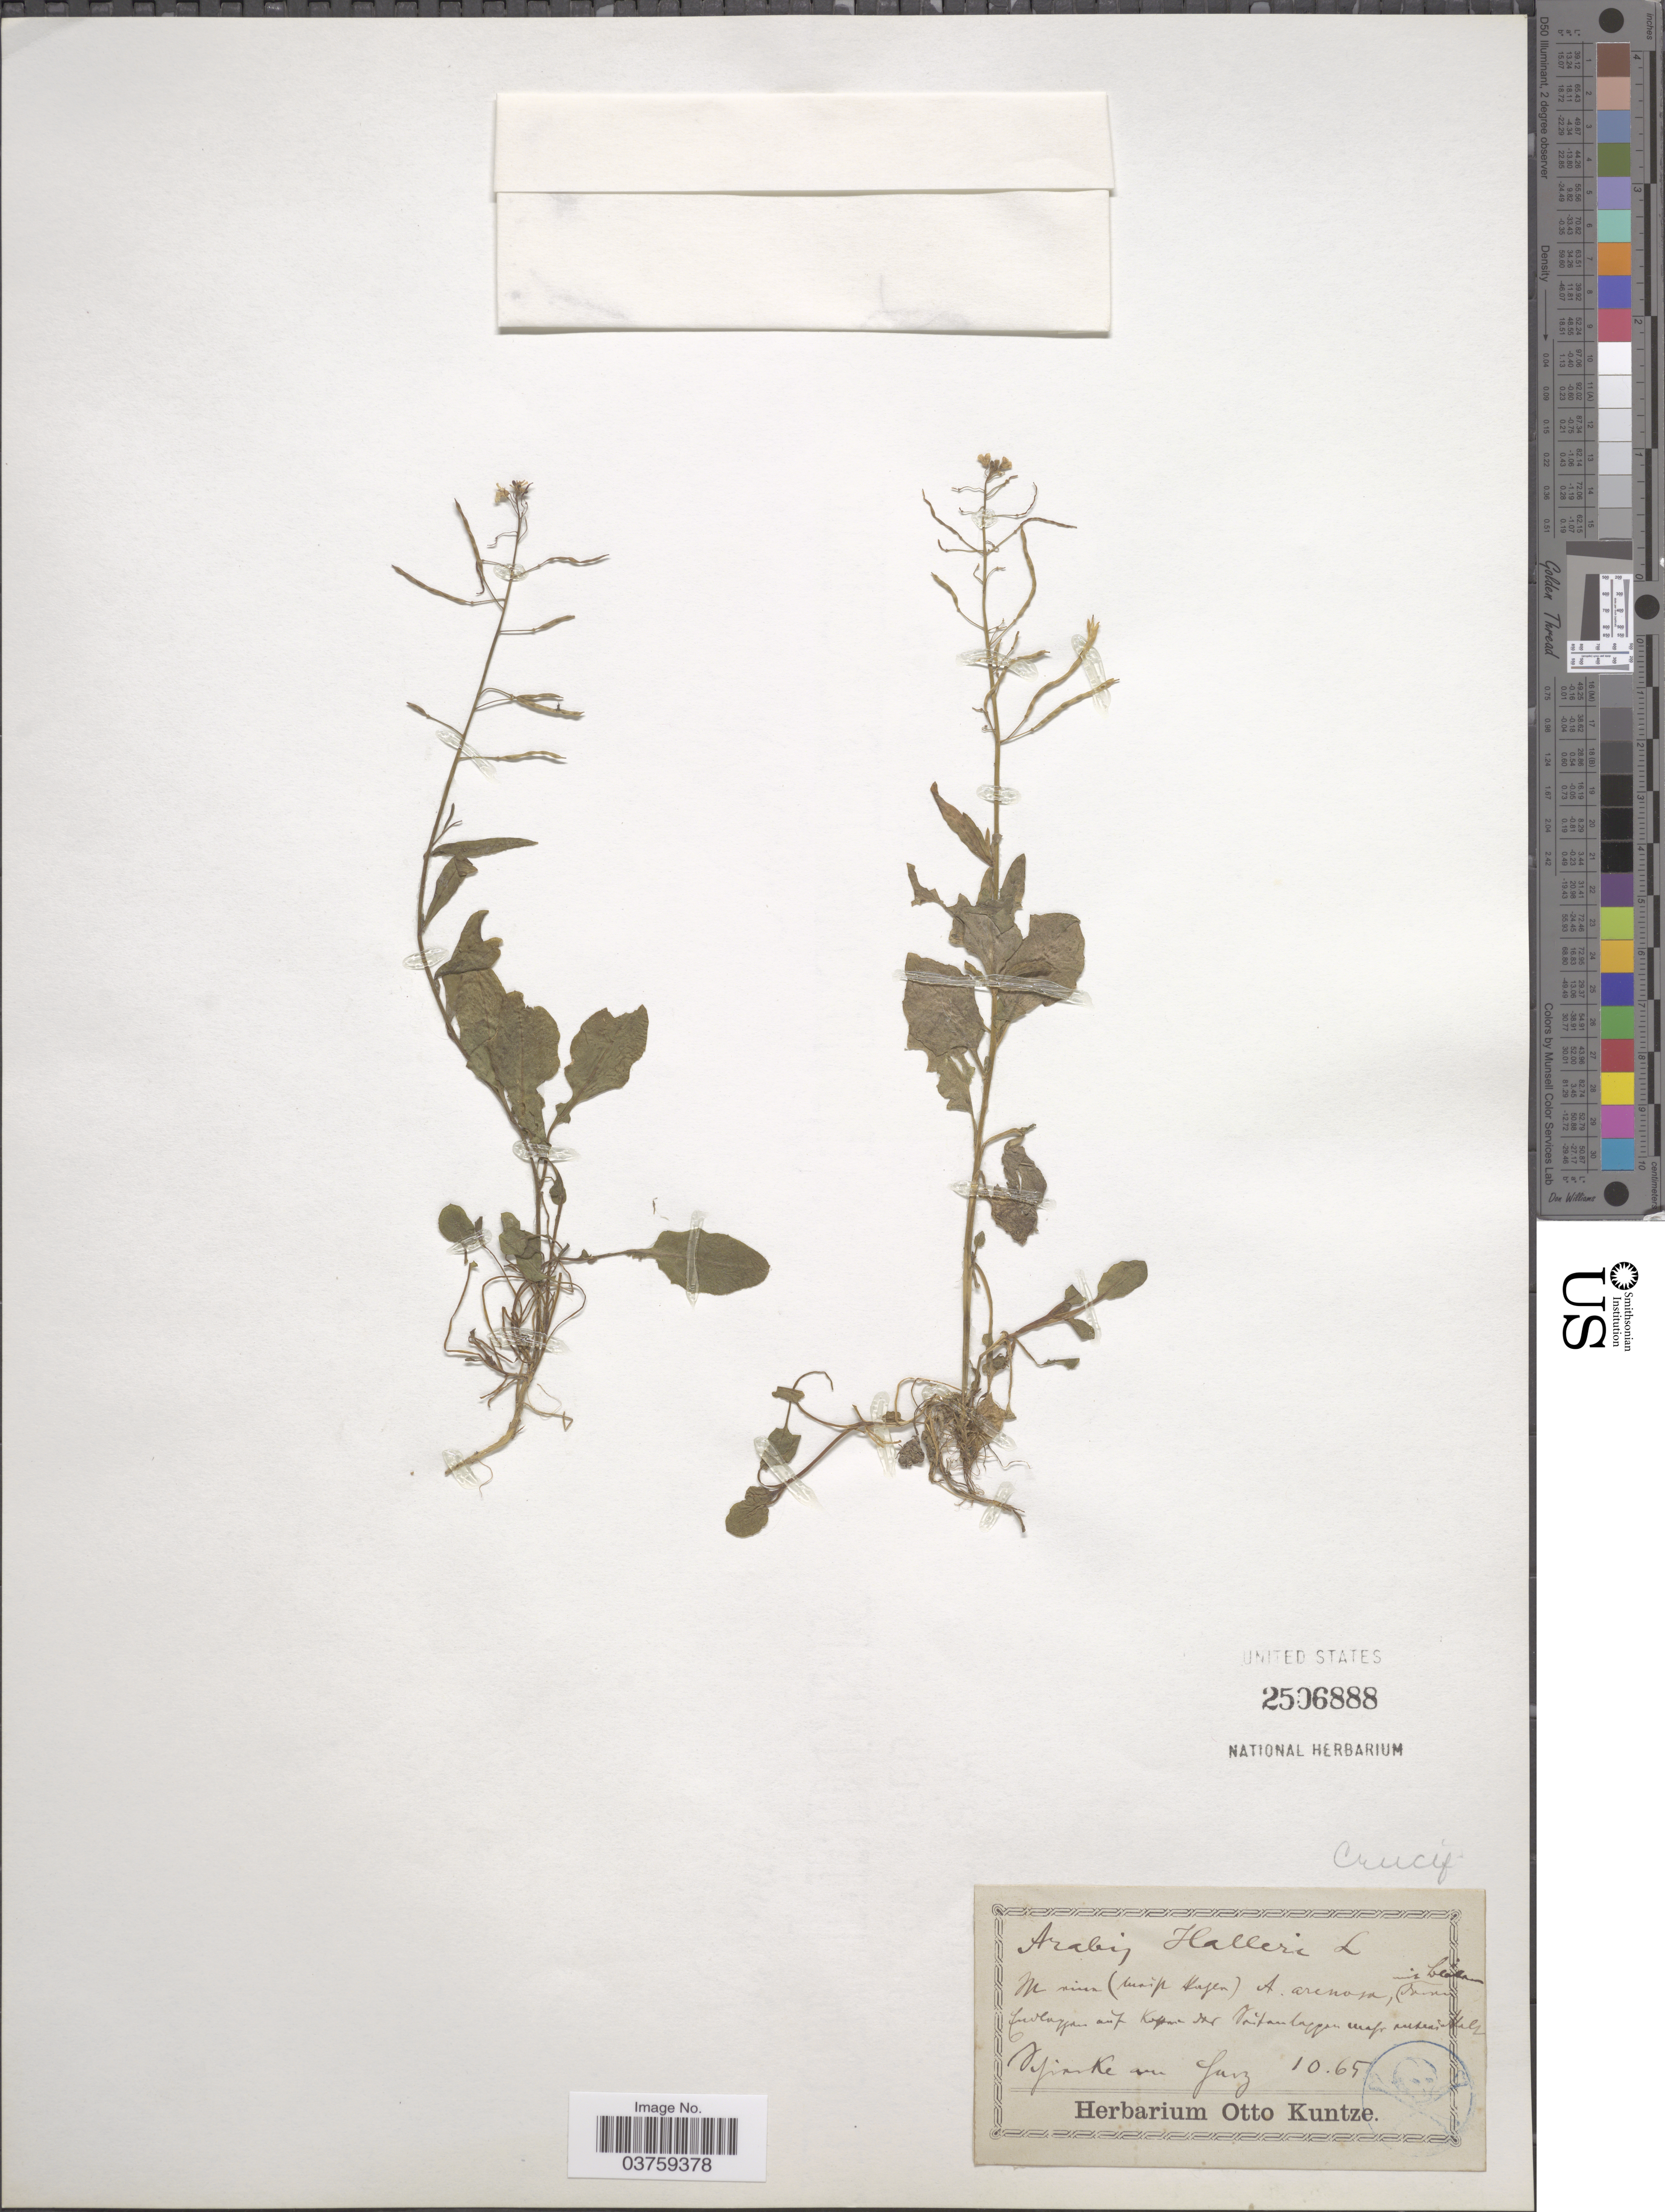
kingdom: Plantae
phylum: Tracheophyta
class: Magnoliopsida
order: Brassicales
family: Brassicaceae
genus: Arabis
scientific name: Arabis halleri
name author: L.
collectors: ex herb. Otto Kuntze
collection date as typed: Transcribed d/m/y: /10/65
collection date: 1865-10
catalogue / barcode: US 2506888